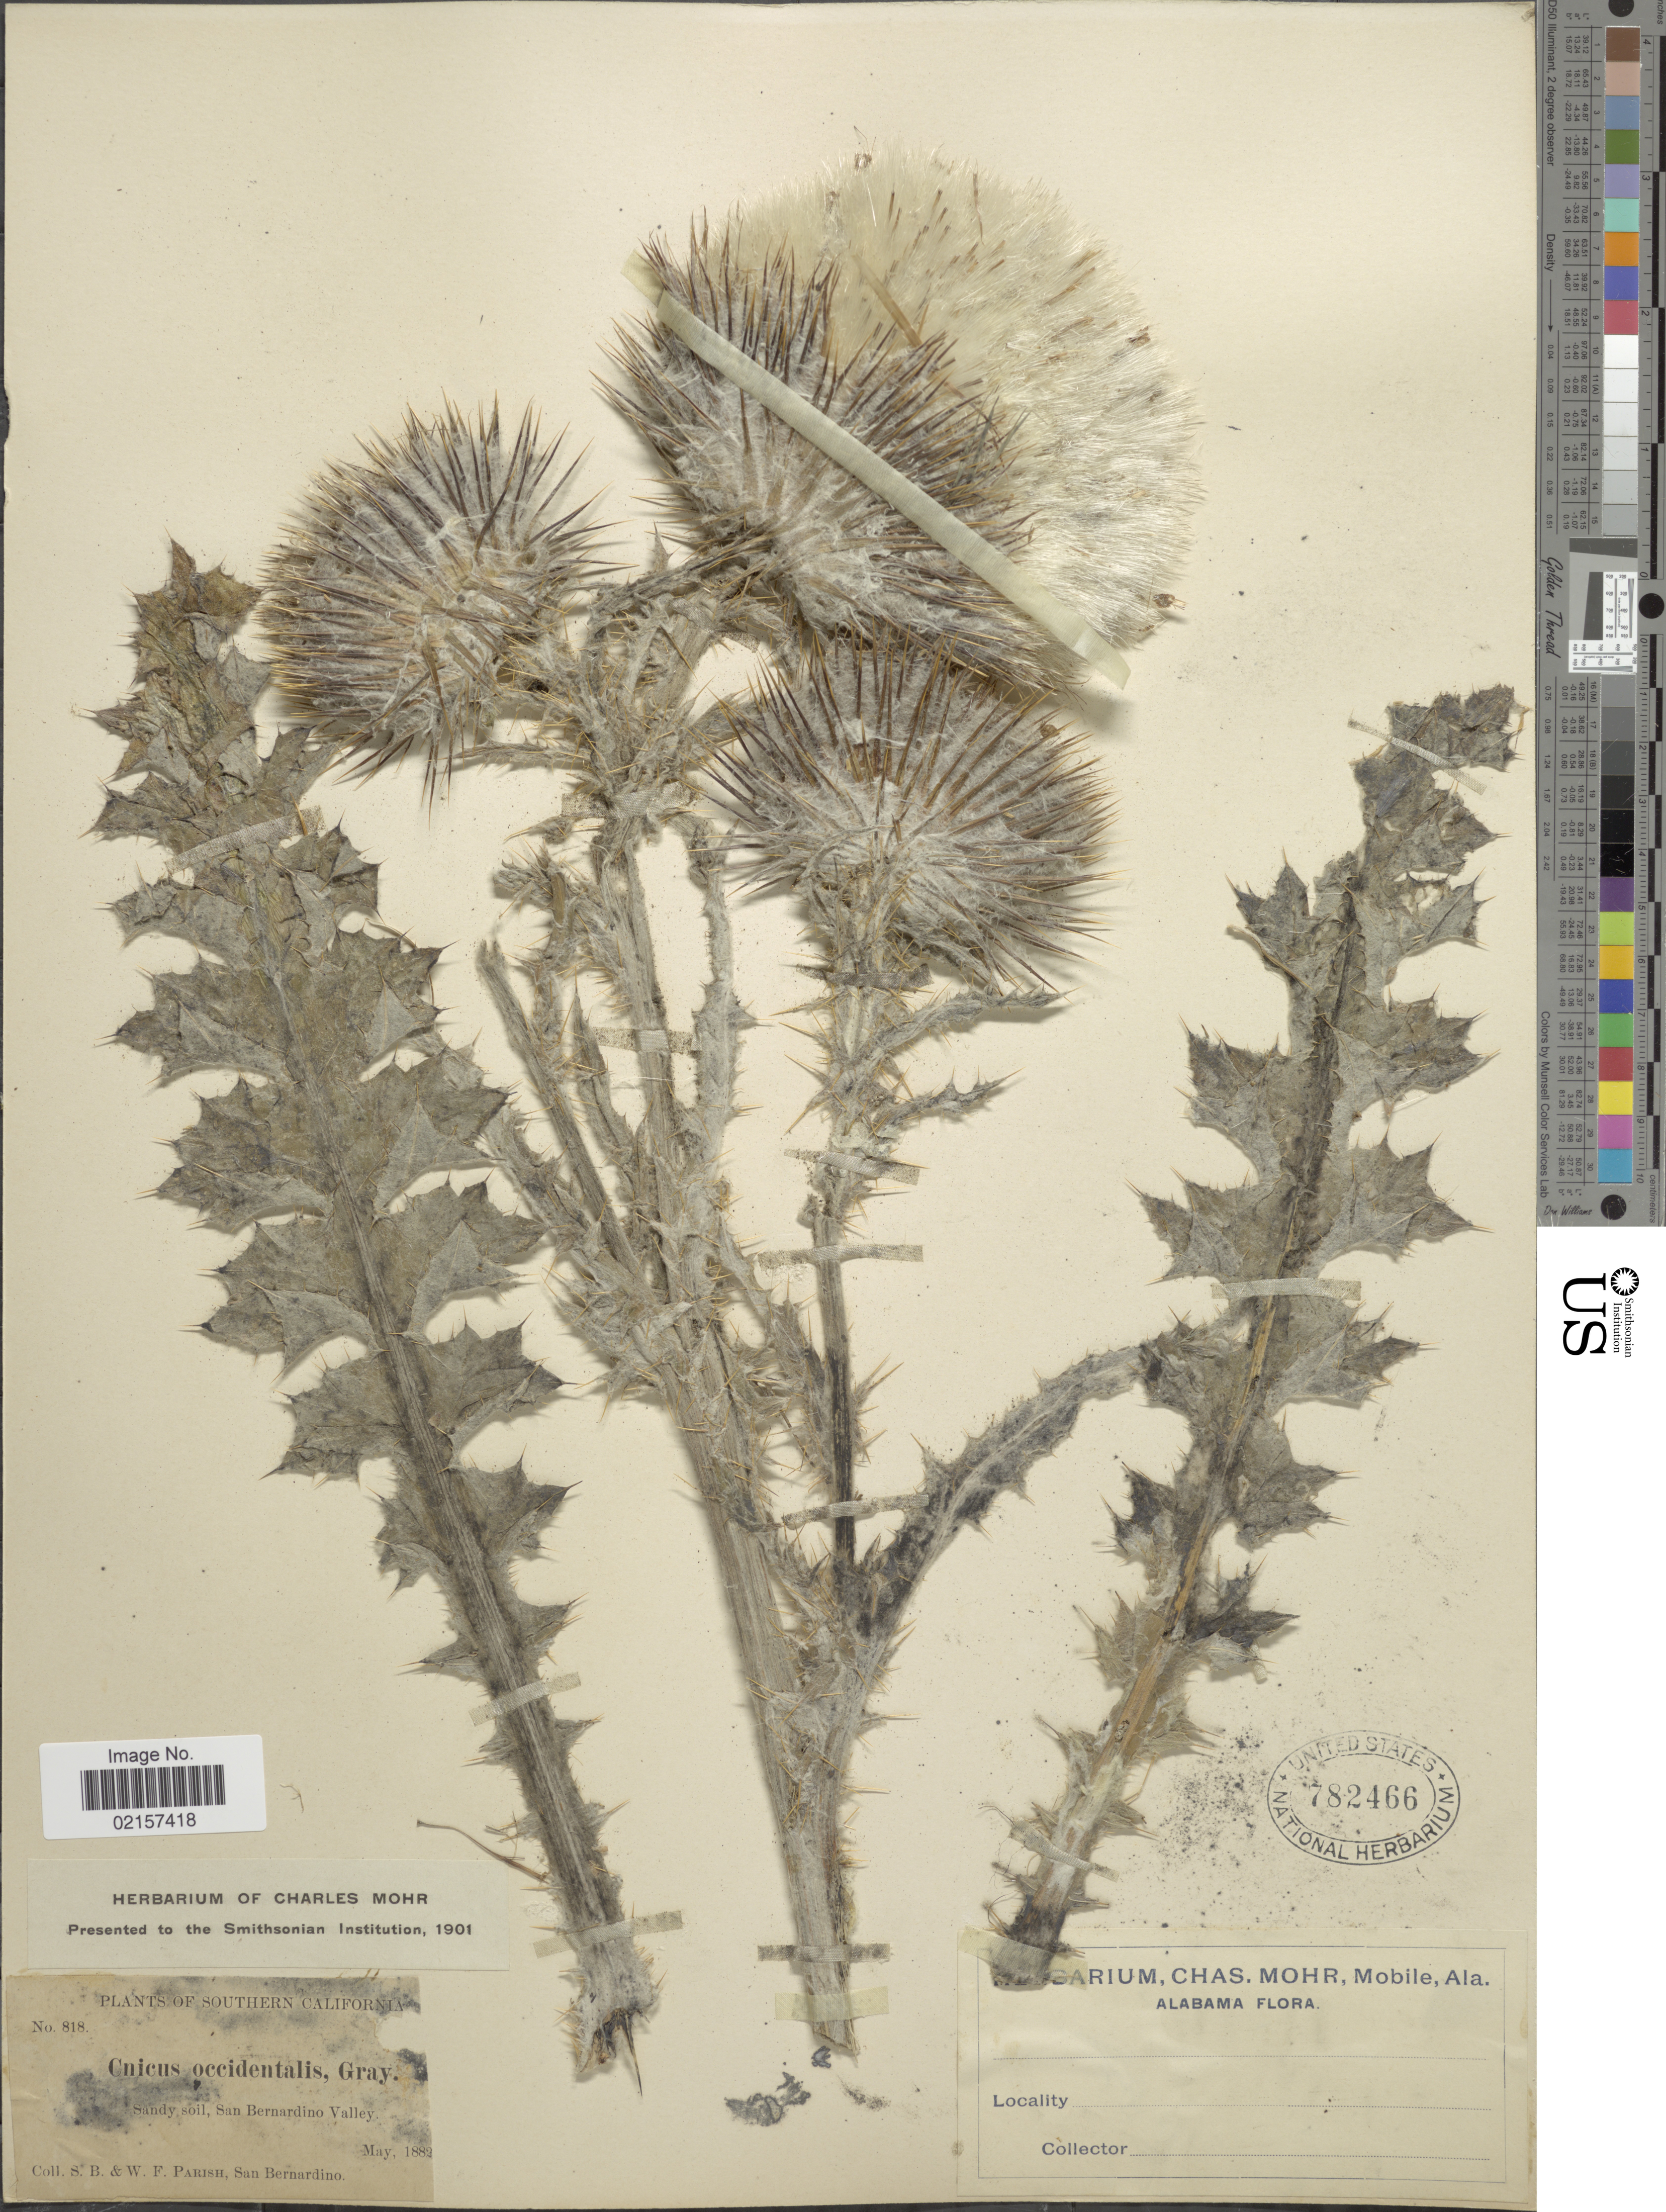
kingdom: Plantae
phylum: Tracheophyta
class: Magnoliopsida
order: Asterales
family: Asteraceae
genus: Cirsium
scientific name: Cirsium occidentale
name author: (Nutt.) Jeps.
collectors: S. B. Parish & W. F. Parish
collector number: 818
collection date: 1882-05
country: United States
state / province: California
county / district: San Bernardino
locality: Southern California, sandy soil, San Bernardino Valley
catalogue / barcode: US 782466